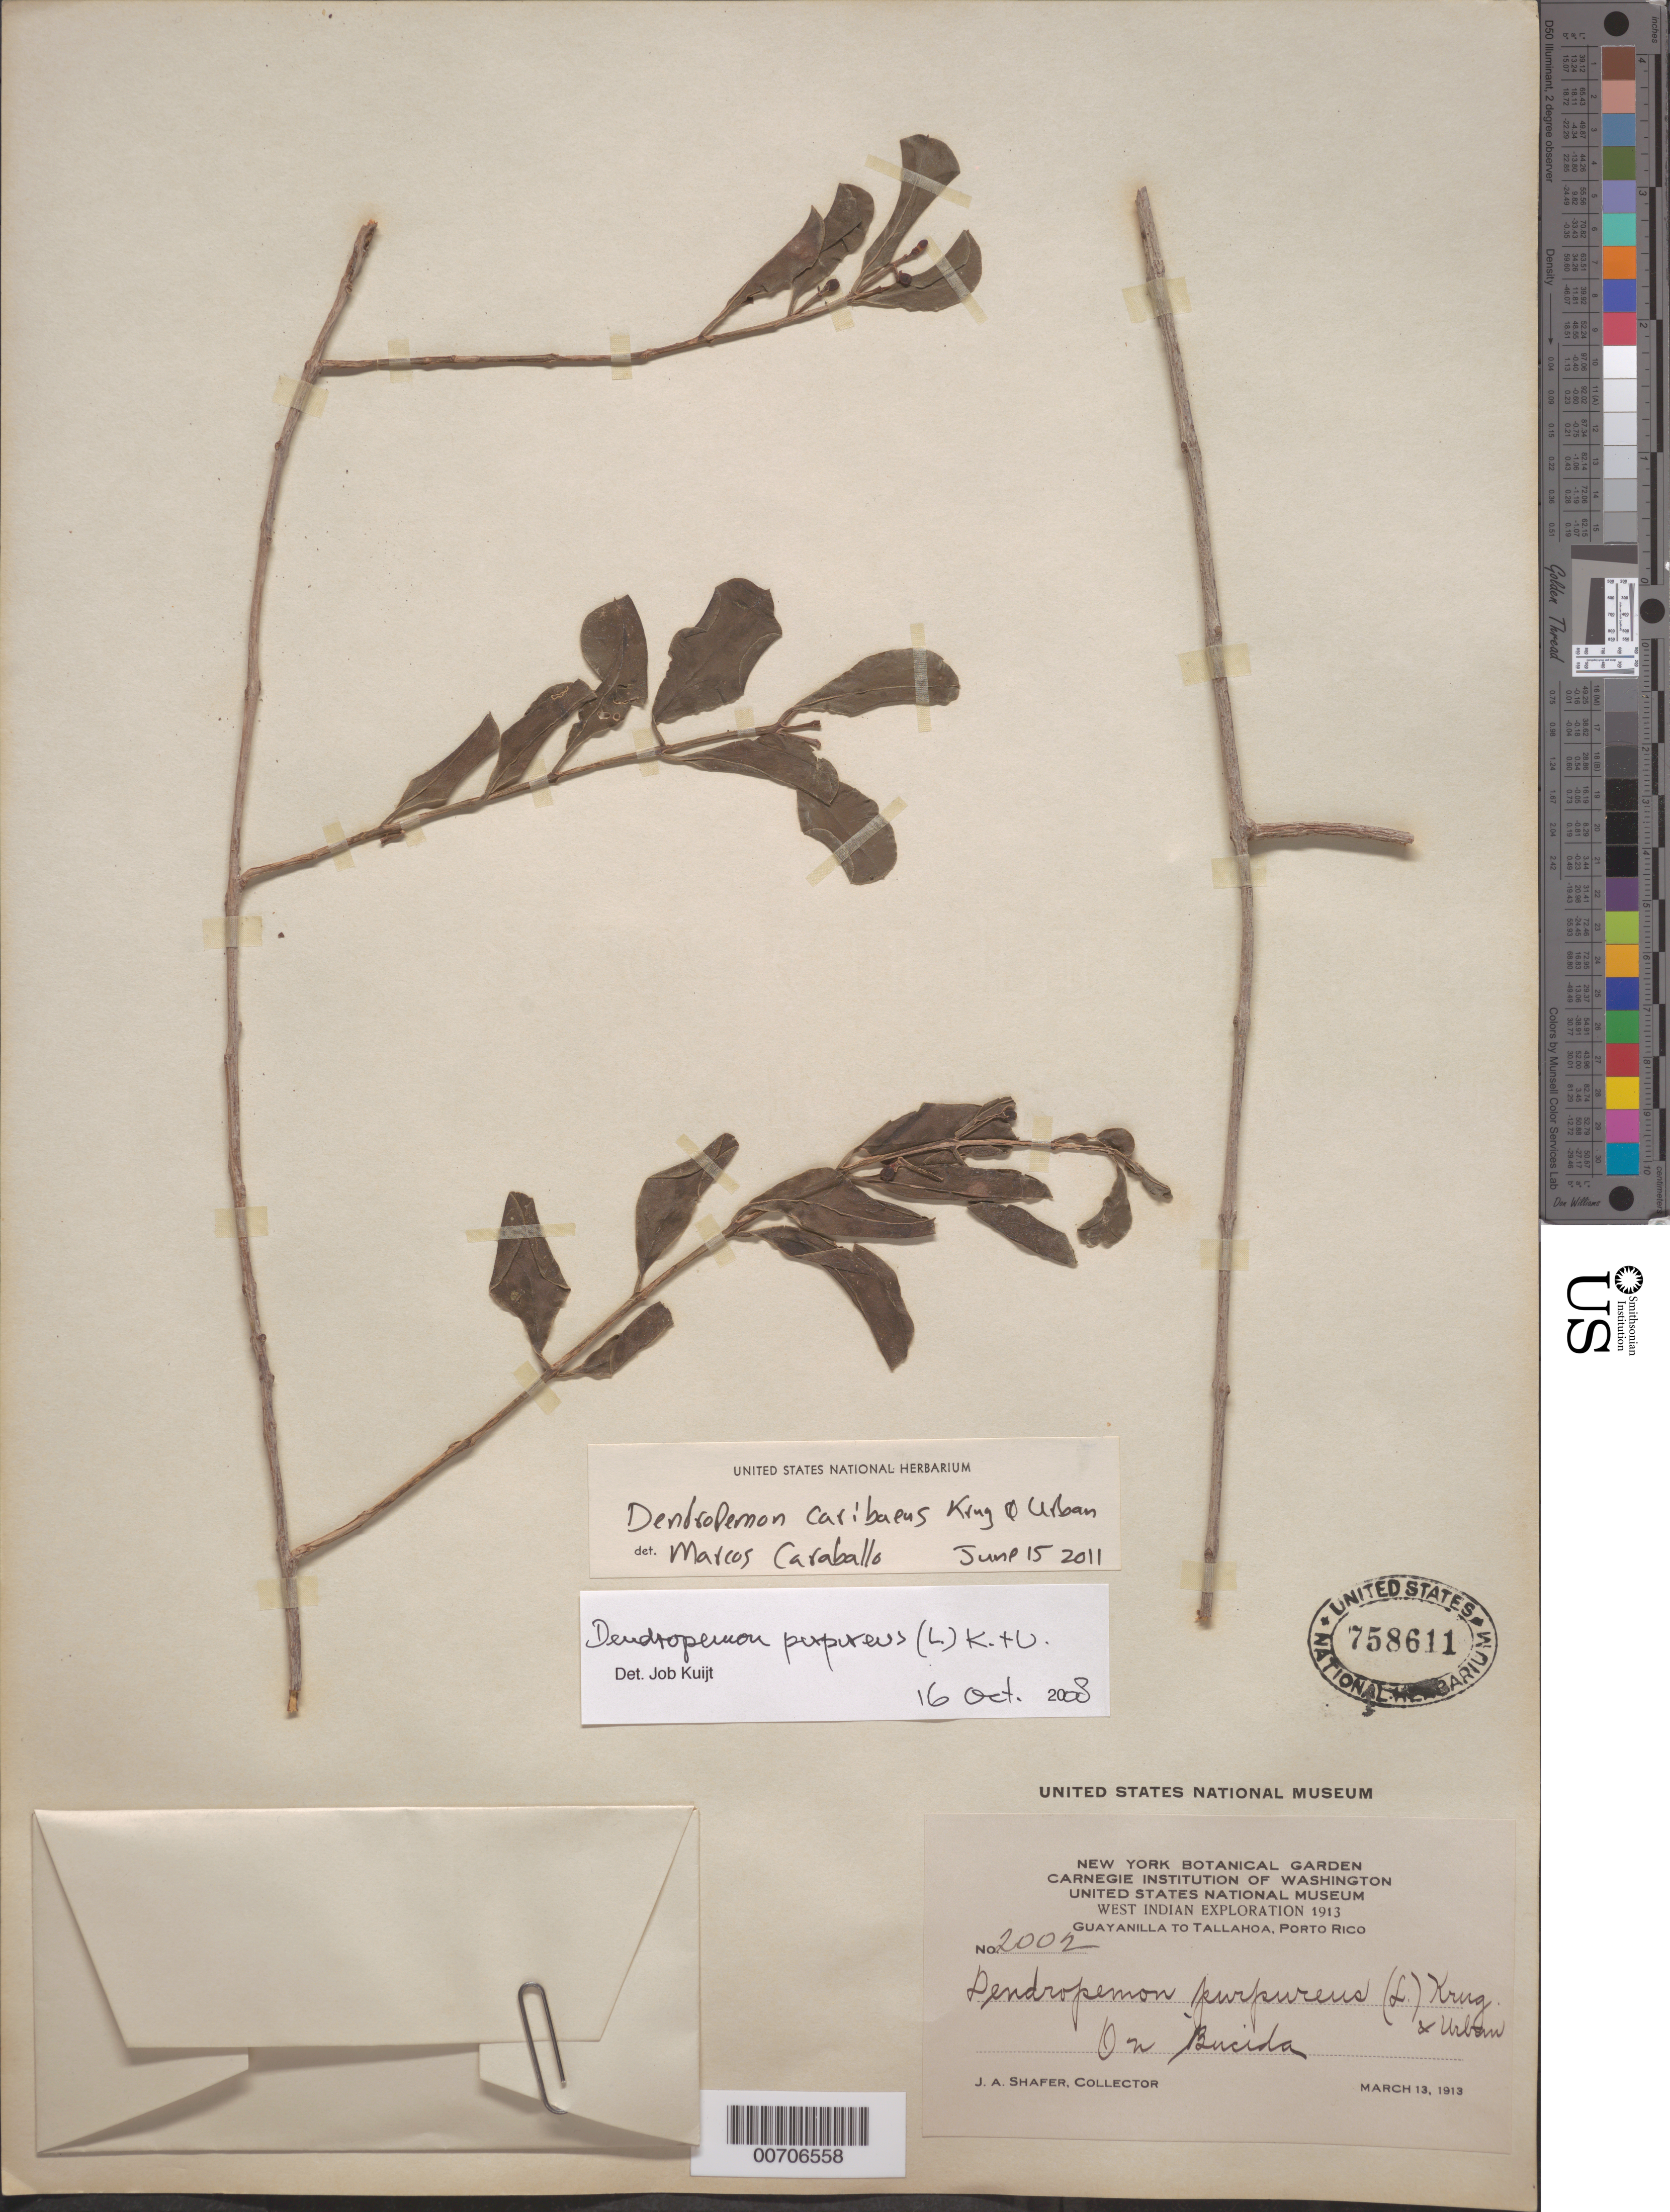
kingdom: Plantae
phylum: Tracheophyta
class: Magnoliopsida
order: Santalales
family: Loranthaceae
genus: Dendropemon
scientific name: Dendropemon purpureus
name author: (L.) Krug & Urb.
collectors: J. A. Shafer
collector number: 2002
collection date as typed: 13 Mar 1913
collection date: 1913-03-13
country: Puerto Rico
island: Greater Antilles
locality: Guayanilla to Tallahoa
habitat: On Bucida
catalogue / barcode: US 758611